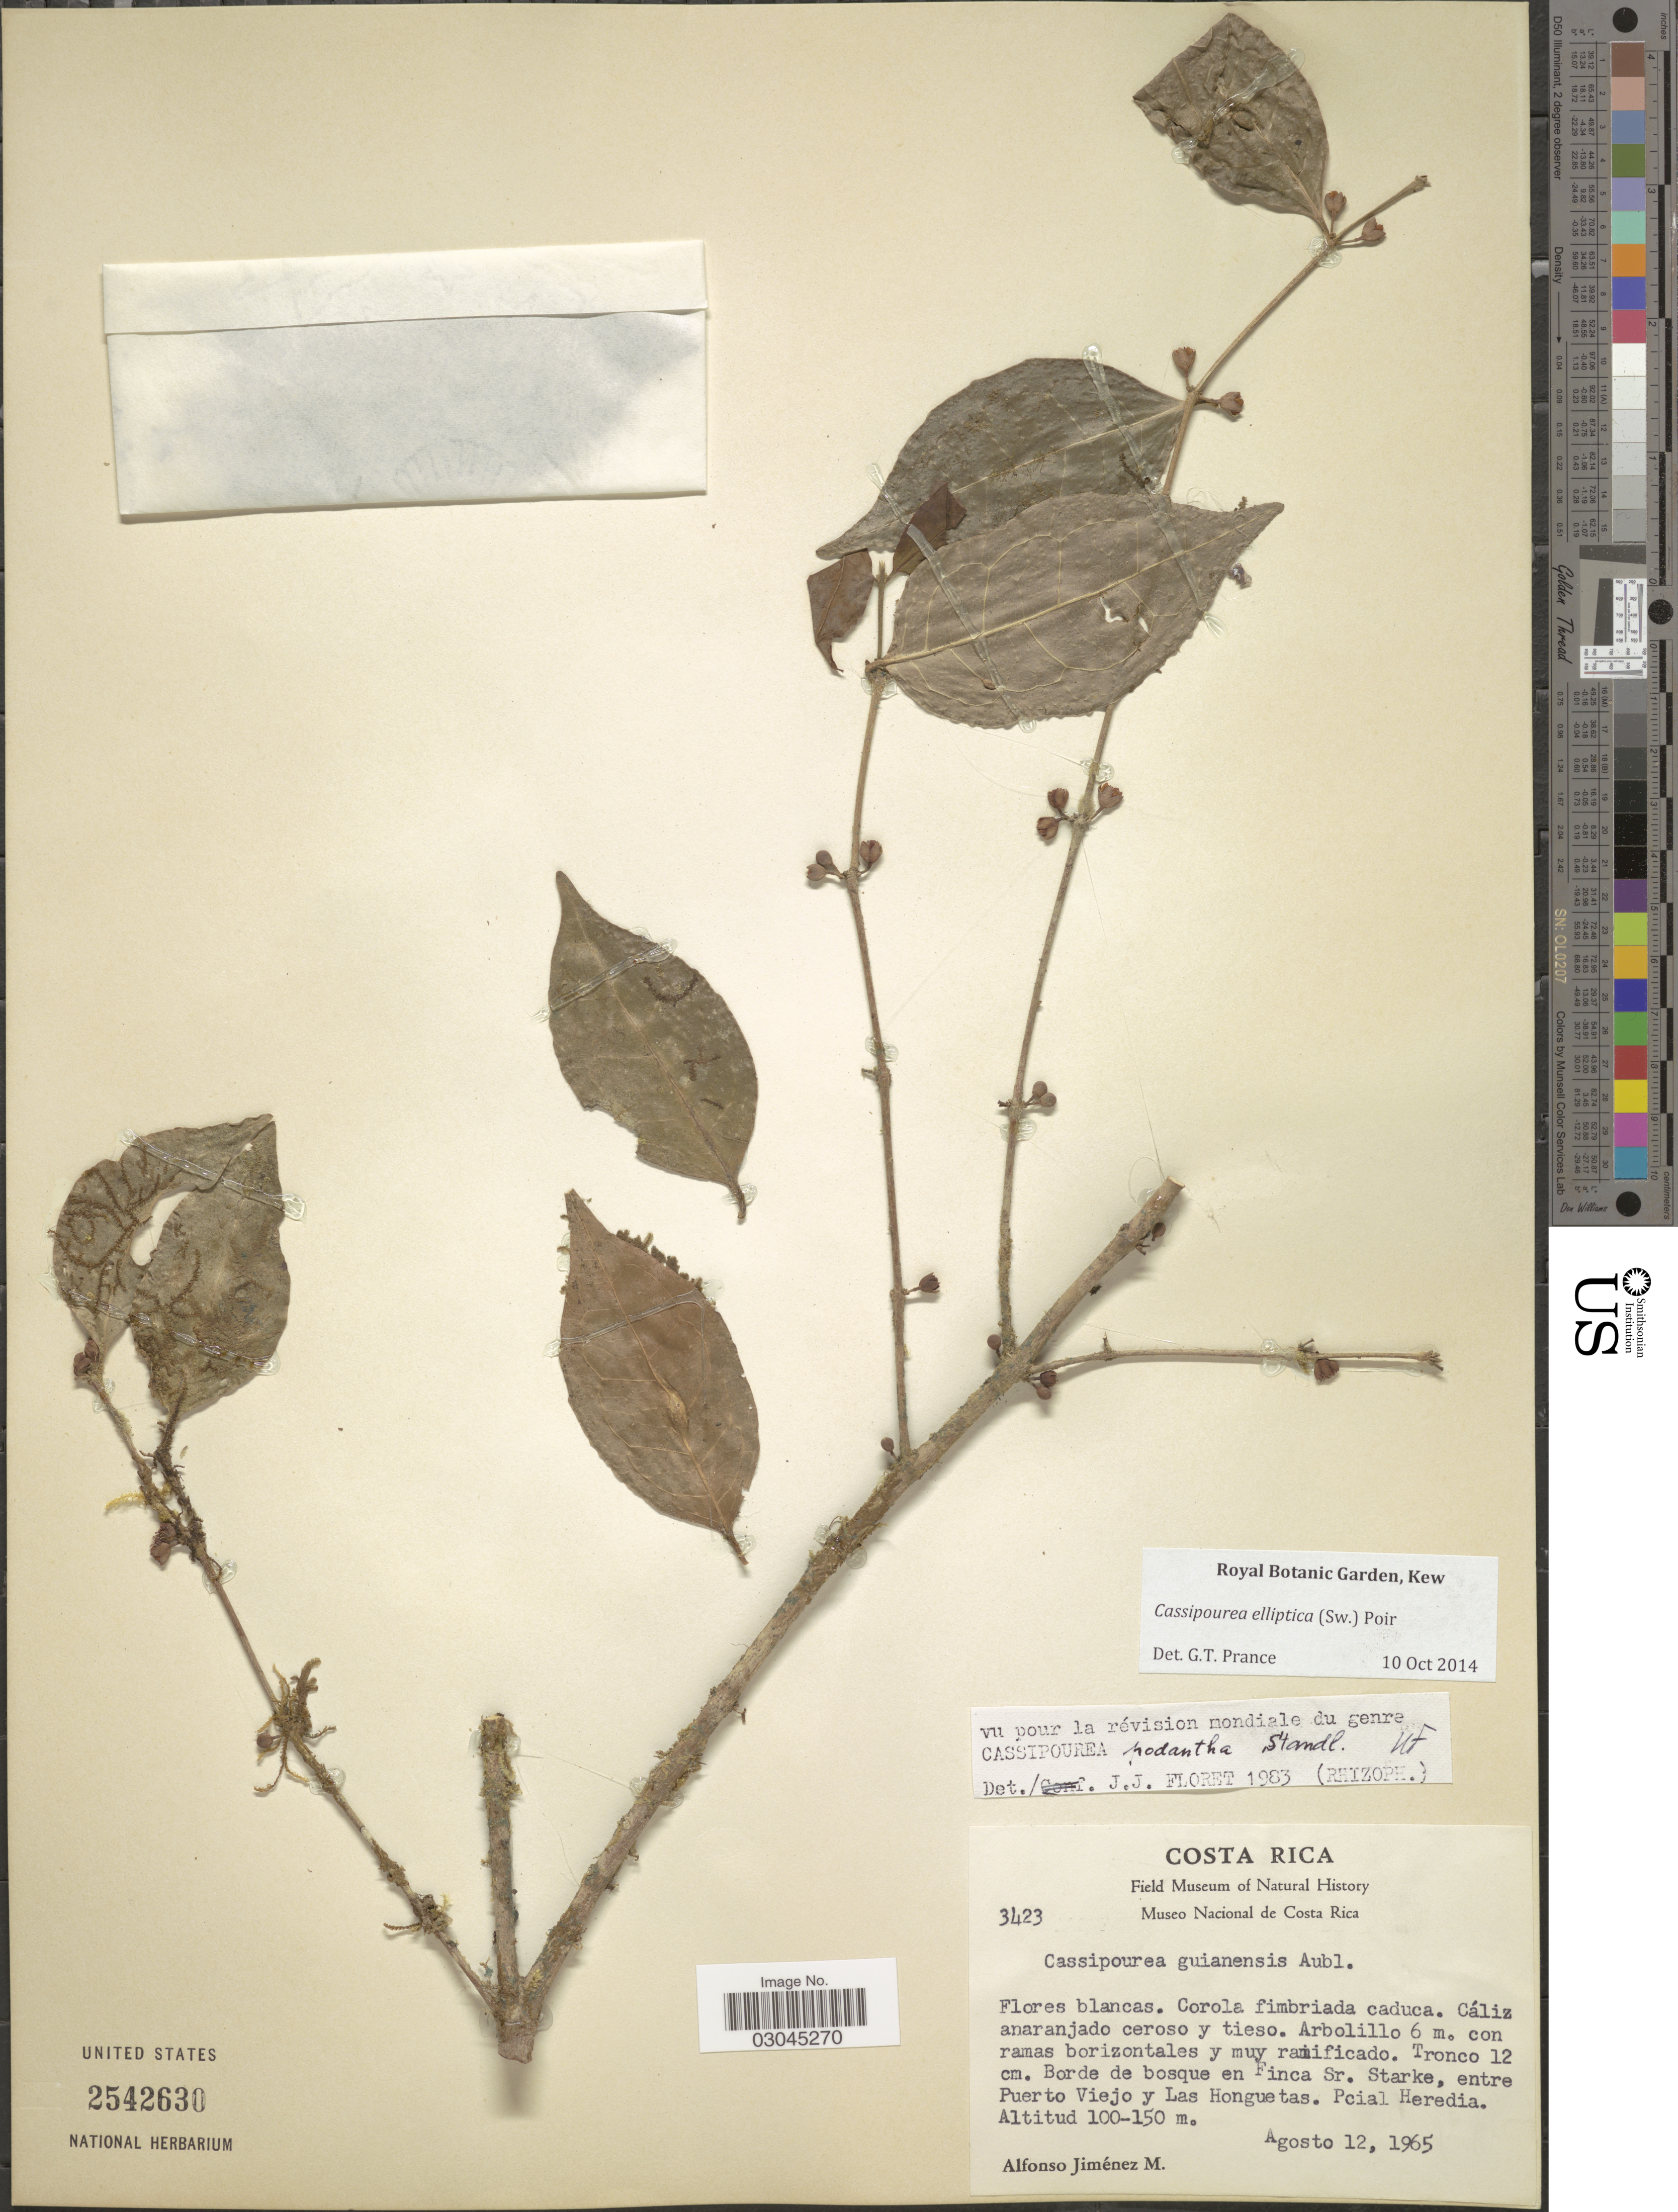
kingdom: Plantae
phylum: Tracheophyta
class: Magnoliopsida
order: Malpighiales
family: Rhizophoraceae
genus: Cassipourea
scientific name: Cassipourea elliptica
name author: (Sw.) Poir.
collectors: A. Jimenez M.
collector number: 3423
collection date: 1965-08-12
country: Costa Rica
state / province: Heredia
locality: Borde de bosque en Finca Sr. Starke, entre Puerto Viejo y Las Honguetas. Pcial Heredia.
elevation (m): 100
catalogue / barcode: US 2542630